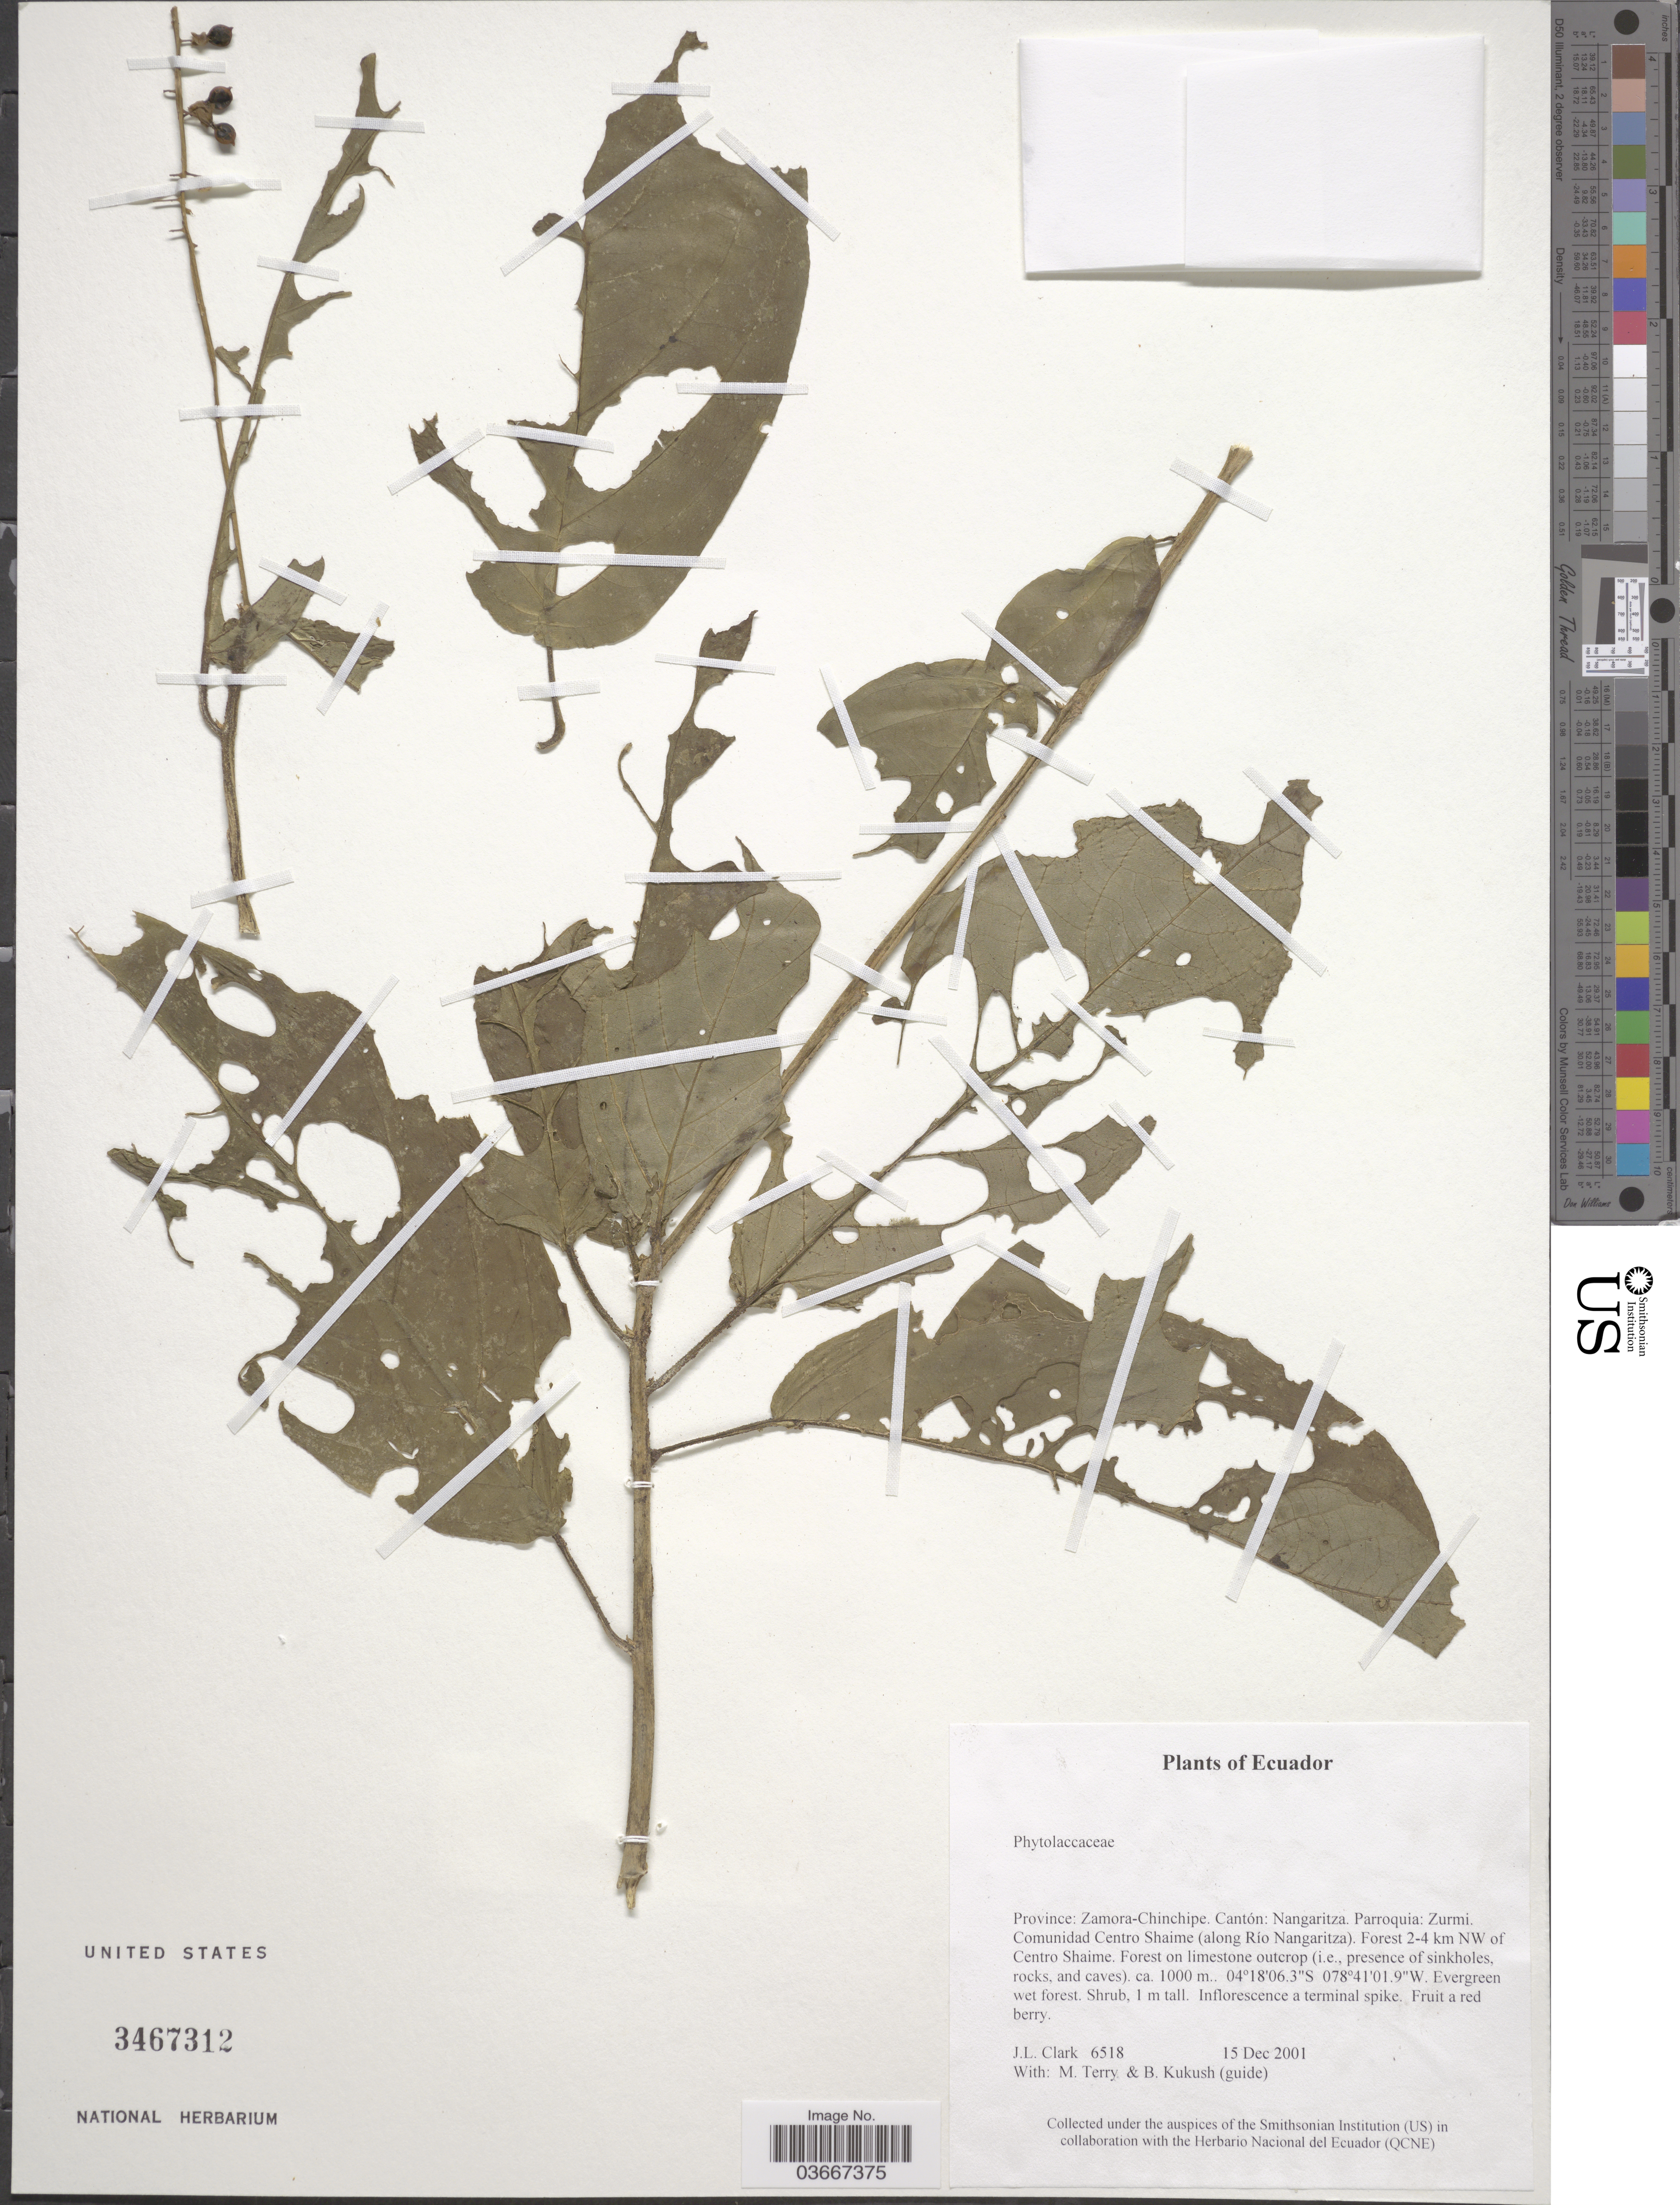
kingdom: Plantae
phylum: Tracheophyta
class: Magnoliopsida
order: Caryophyllales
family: Phytolaccaceae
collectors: J. L. Clark, M. Terry & B. Kukush (guide)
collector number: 6518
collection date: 2001-12-15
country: Ecuador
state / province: Zamora-Chinchipe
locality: Cantón: Nangaritza. Parroquia: Zurmi. Comunidad Centro Shaime (along Río Nangaritza). Forest 2-4 km NW of Centro Shaime.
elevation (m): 1000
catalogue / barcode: US 3467312